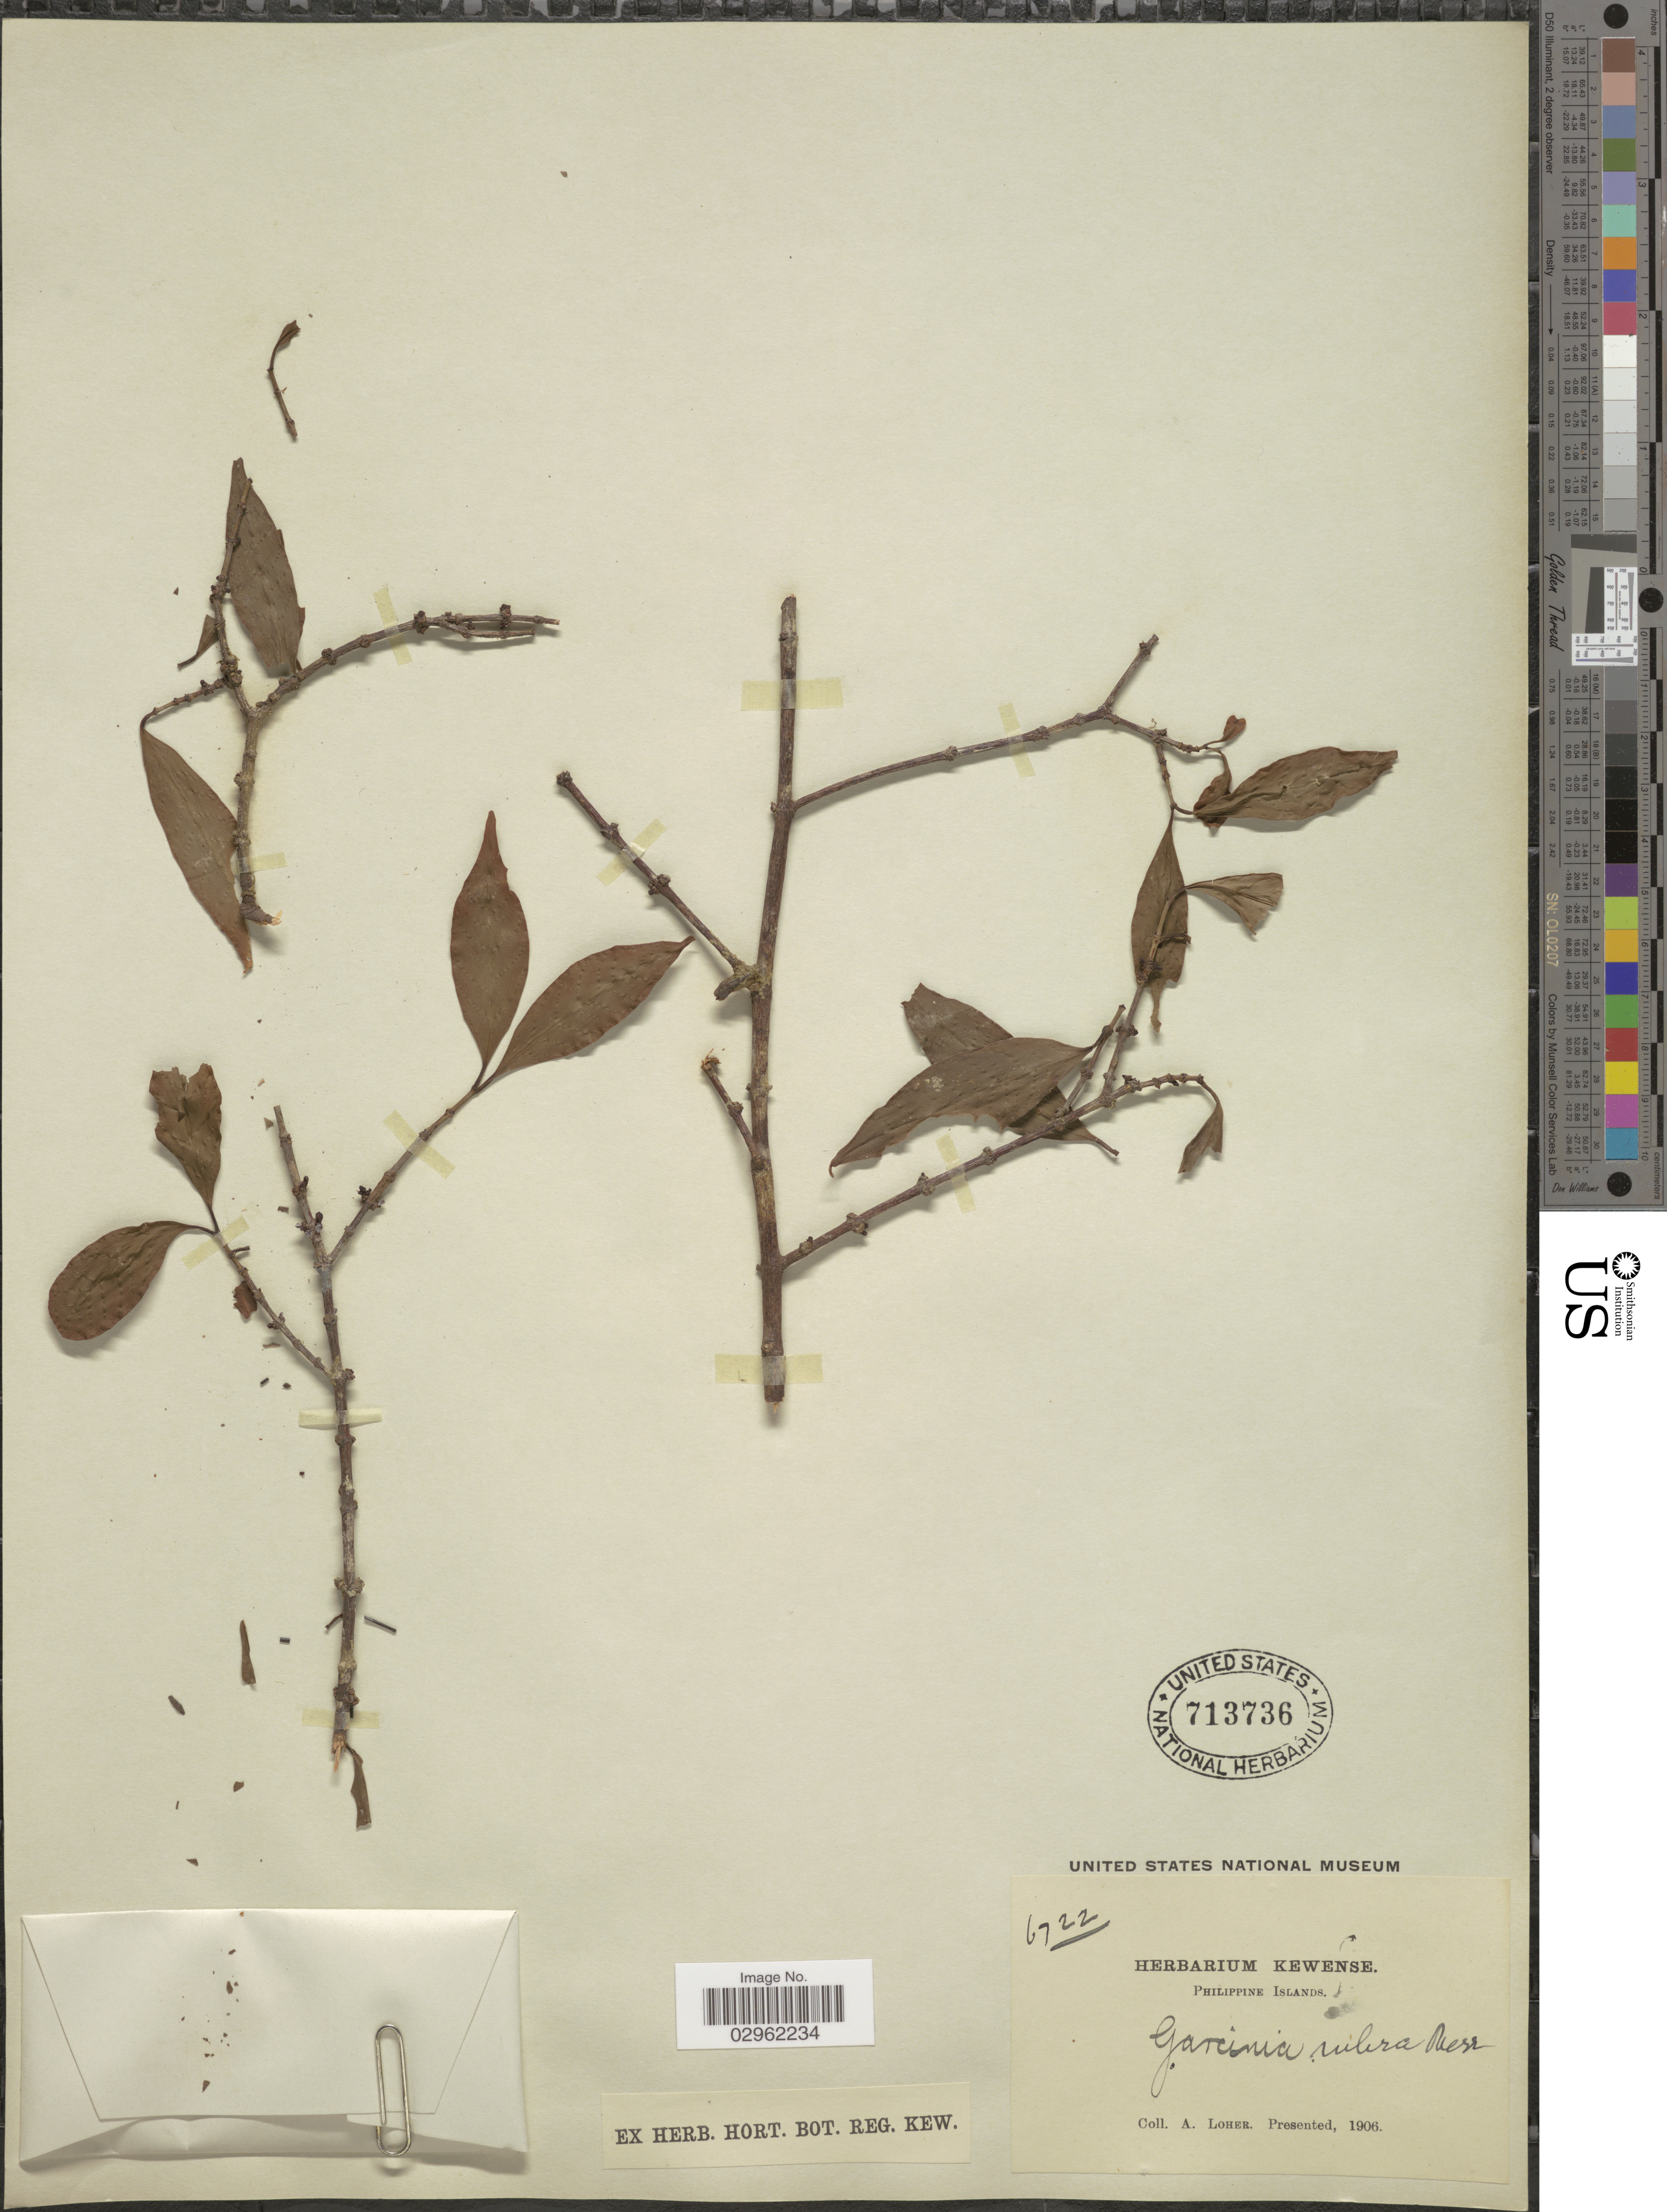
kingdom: Plantae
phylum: Tracheophyta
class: Magnoliopsida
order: Malpighiales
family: Clusiaceae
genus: Garcinia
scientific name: Garcinia rubra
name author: Merr.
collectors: A. Loher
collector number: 6722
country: Philippines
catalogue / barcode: US 713736